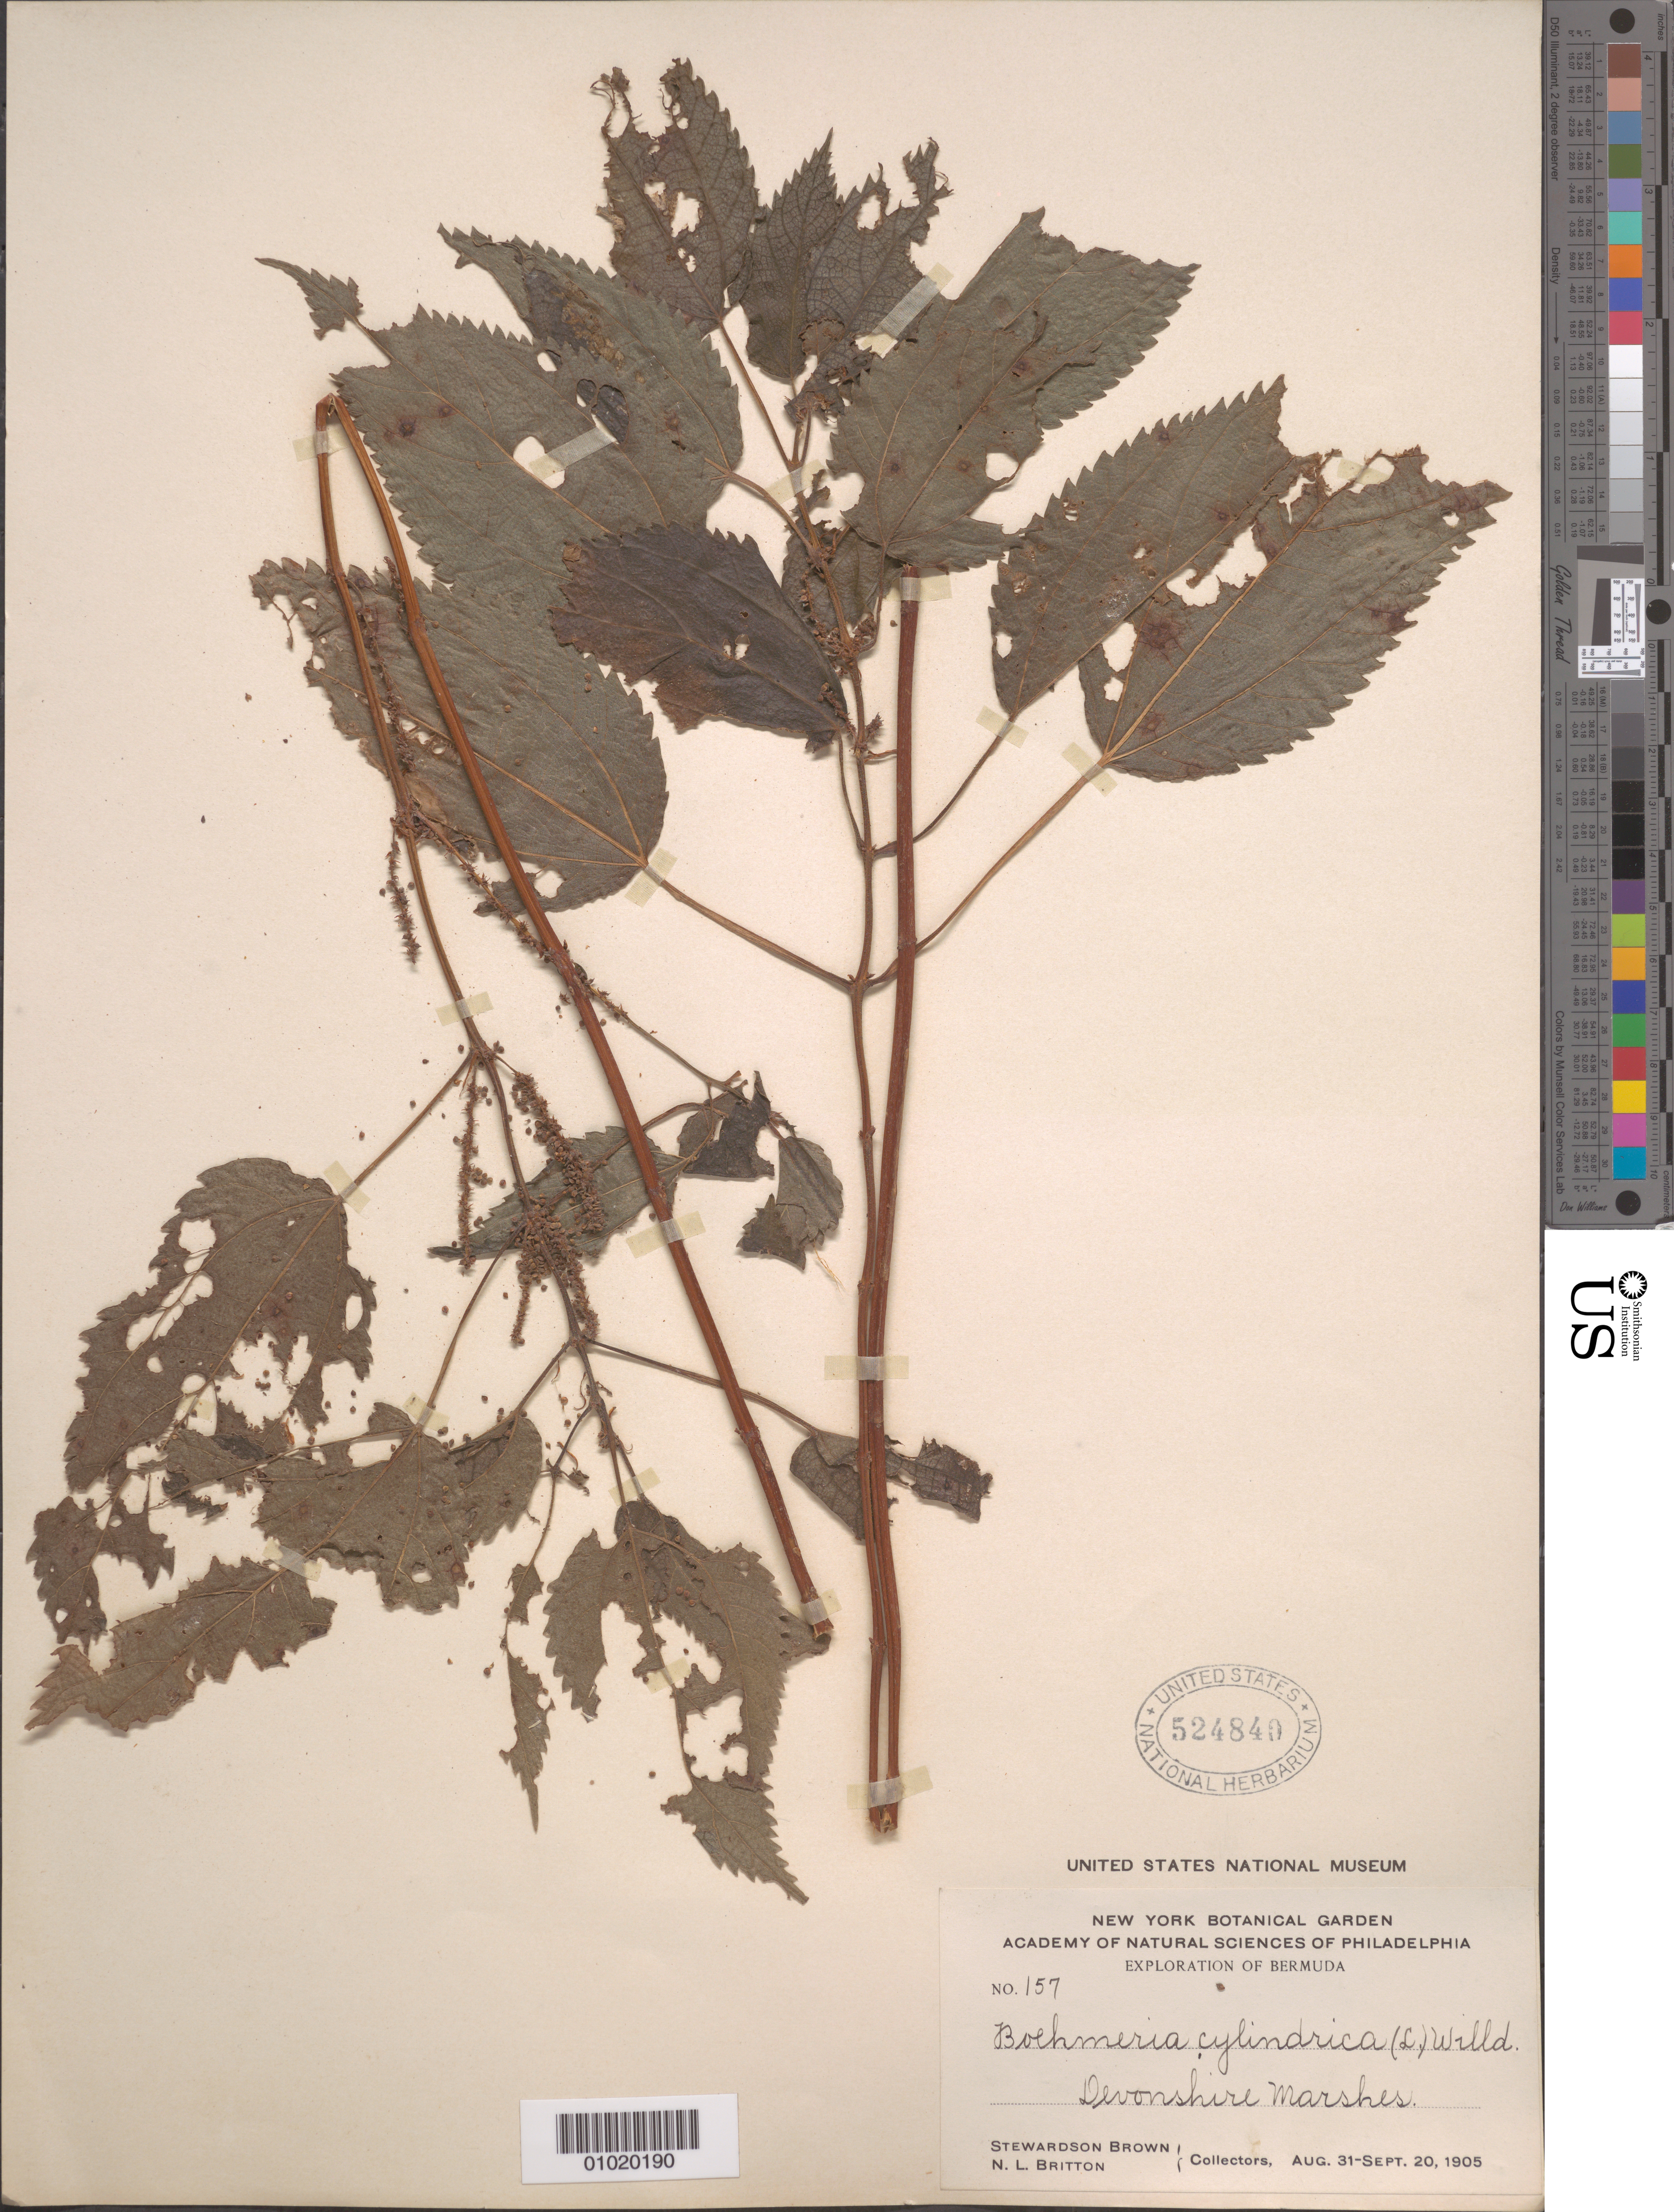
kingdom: Plantae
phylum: Tracheophyta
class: Magnoliopsida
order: Rosales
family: Urticaceae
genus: Boehmeria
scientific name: Boehmeria cylindrica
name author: (L.) Sw.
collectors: S. Brown & N. Britton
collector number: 157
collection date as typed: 31 Aug 1905 to 20 Sep 1905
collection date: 1905-08-31/1905-09-20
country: Bermuda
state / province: Devonshire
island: Bermuda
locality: Devonshire Marshes.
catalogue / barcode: US 524840